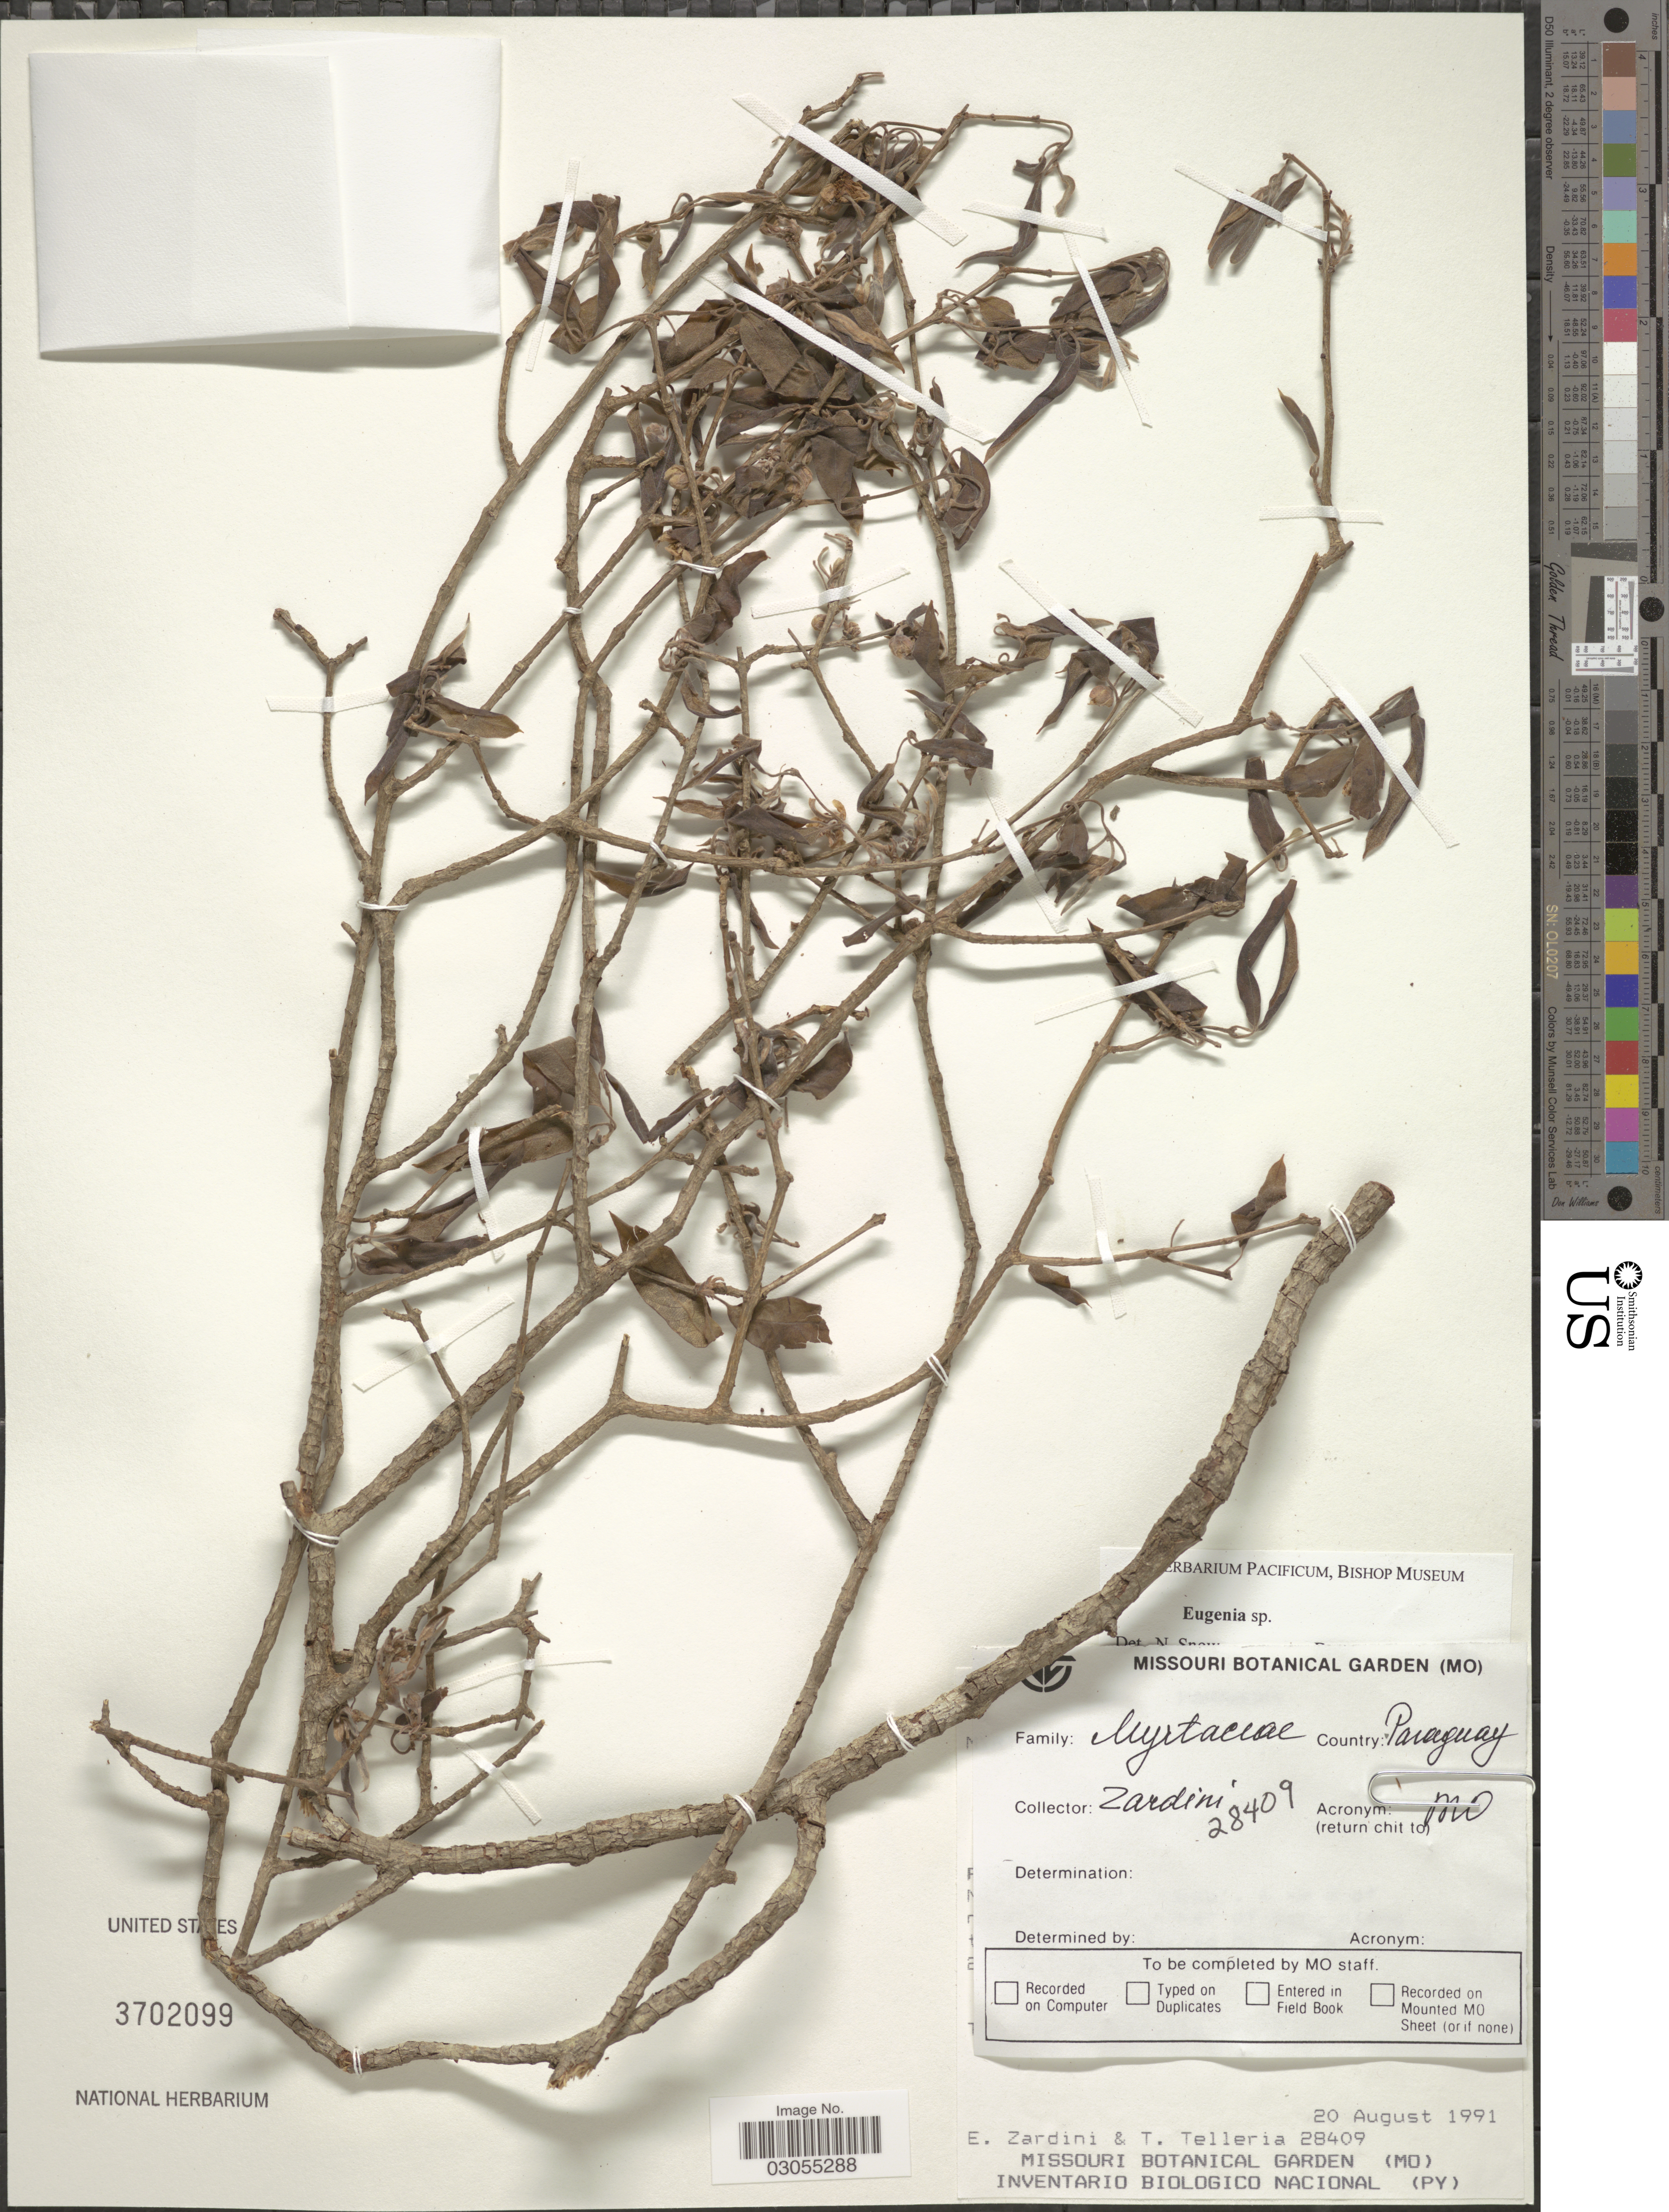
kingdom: Plantae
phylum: Tracheophyta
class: Magnoliopsida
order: Myrtales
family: Myrtaceae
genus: Eugenia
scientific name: Eugenia sp.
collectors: E. Zardini & T. Telleria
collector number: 28409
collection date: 1991-08-20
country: Paraguay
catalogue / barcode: US 3702099